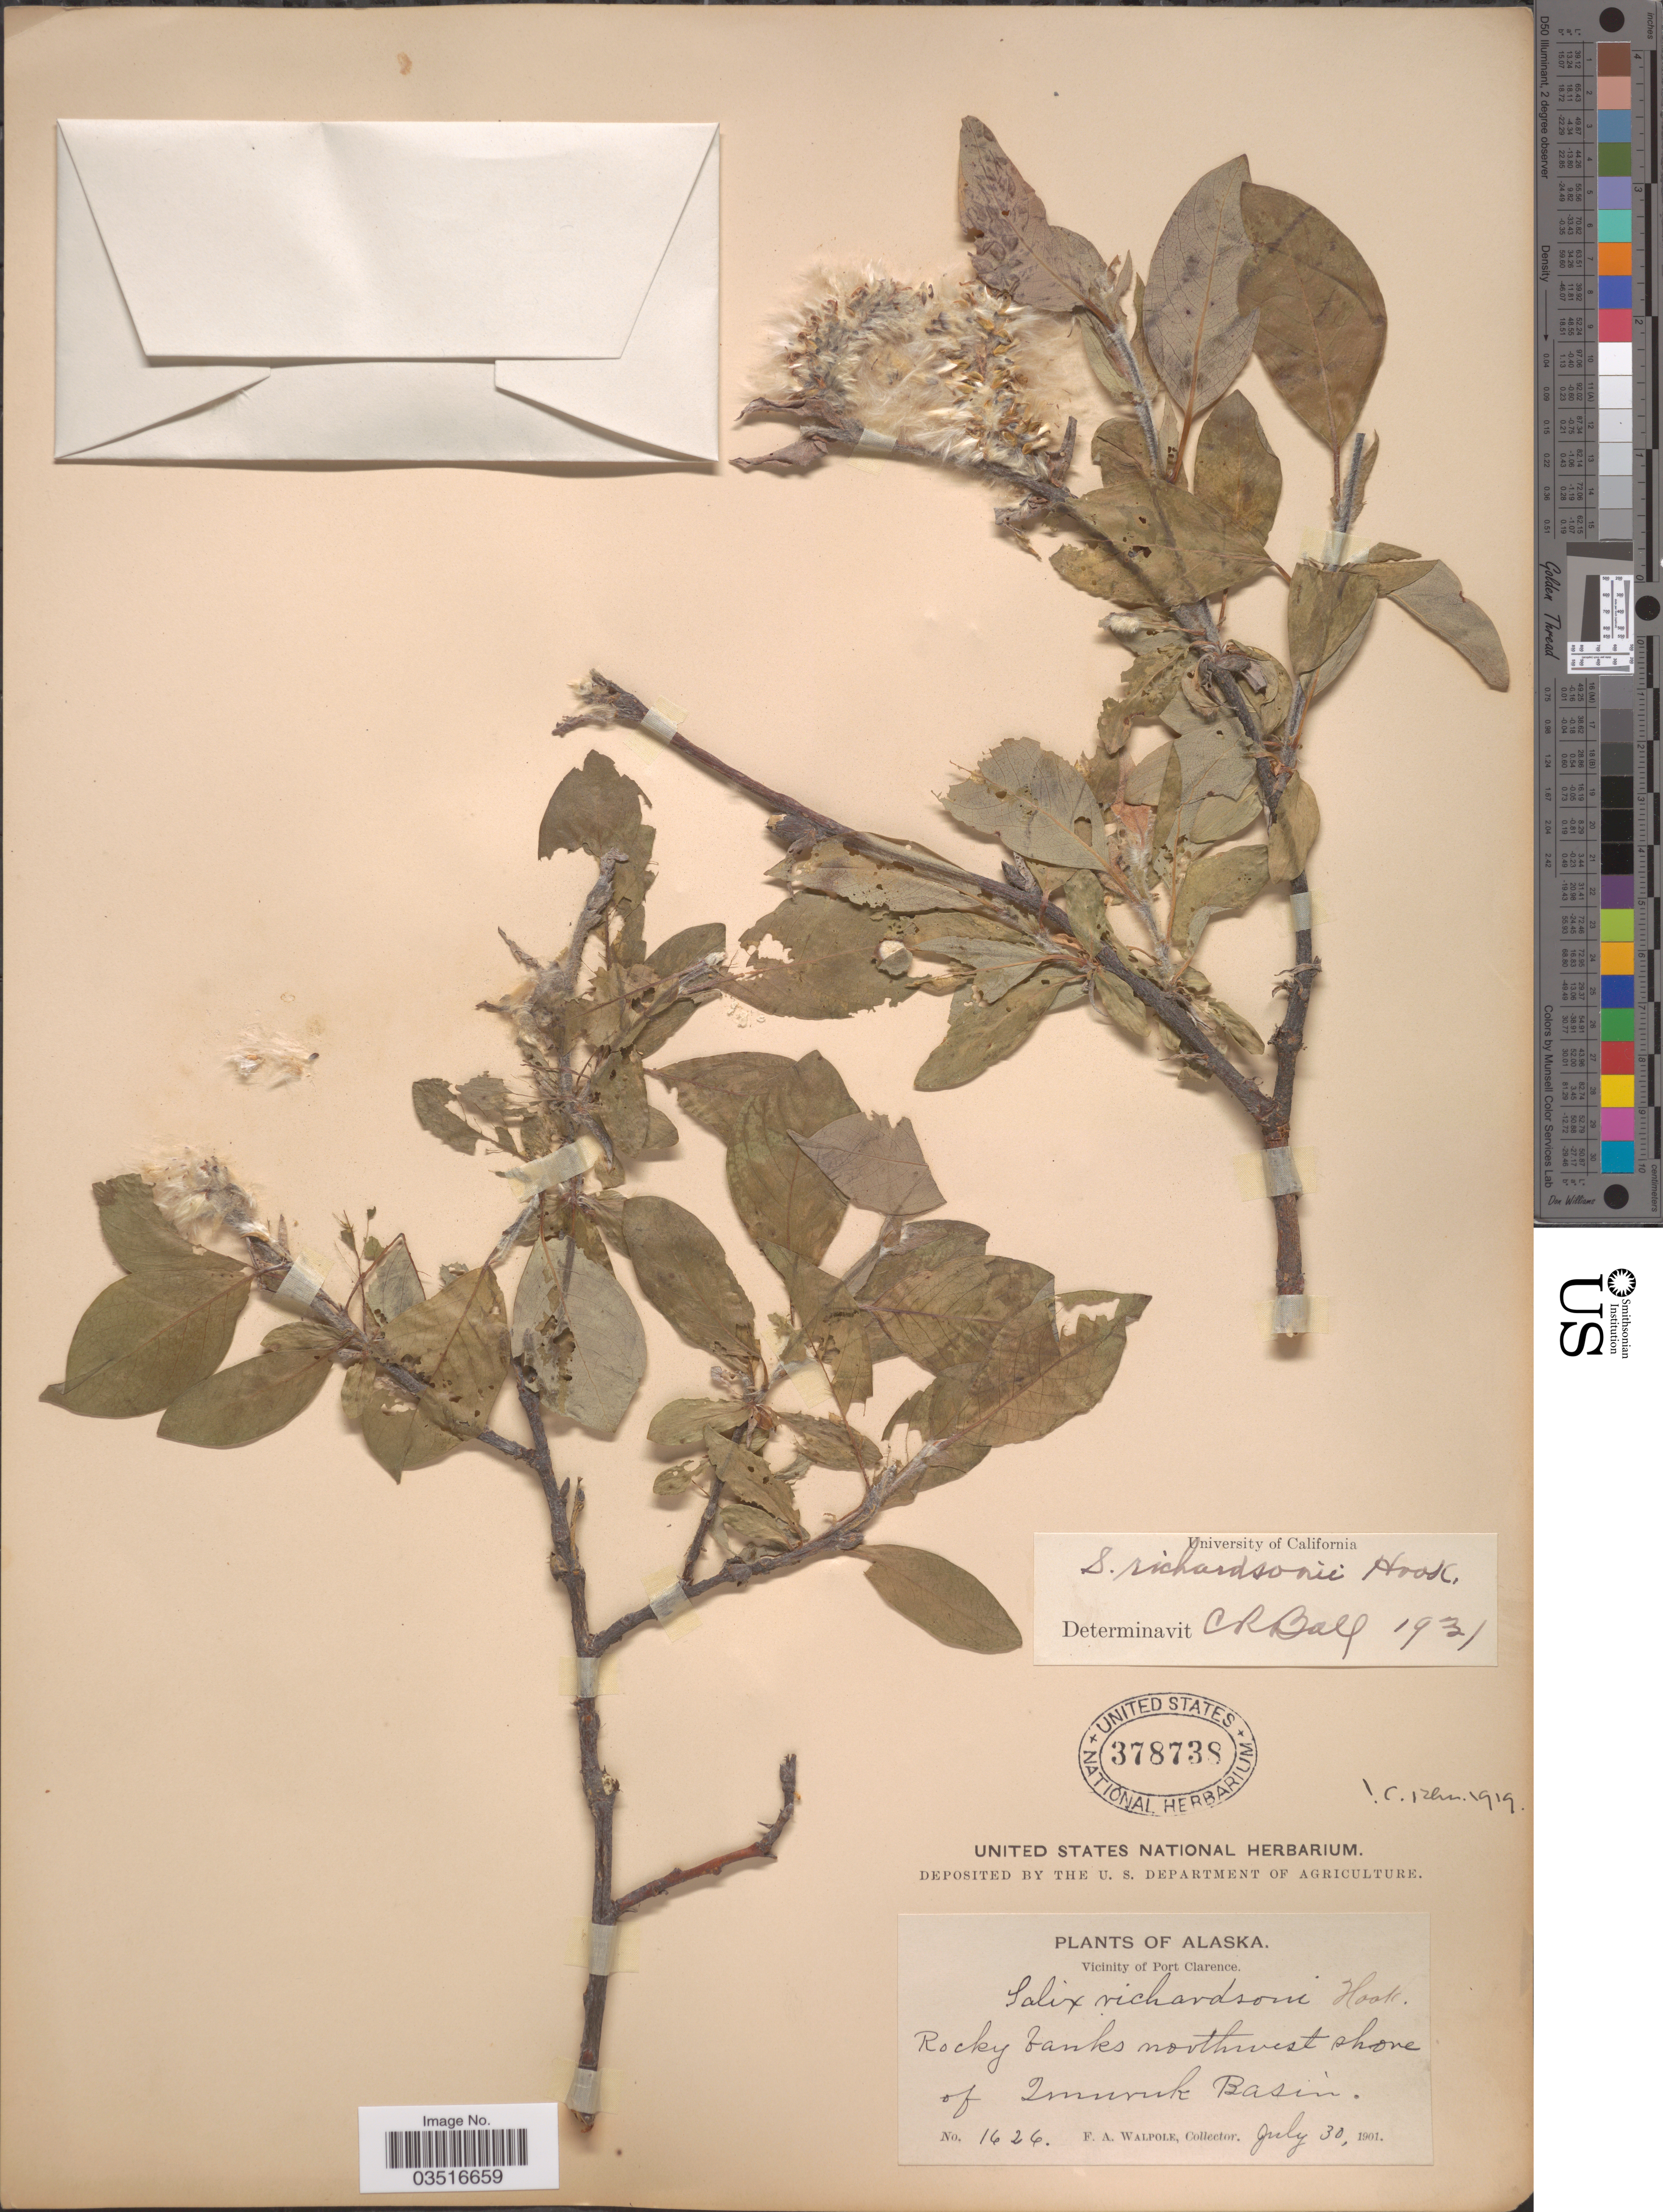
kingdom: Plantae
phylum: Tracheophyta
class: Magnoliopsida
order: Malpighiales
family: Salicaceae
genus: Salix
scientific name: Salix richardsonii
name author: Hook.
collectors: F. Walpole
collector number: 1626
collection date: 1901-07-30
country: United States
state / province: Alaska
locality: Vicinity of Port Clarence. Rocky banks northwest shore of Imuruk Basin.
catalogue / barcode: US 378738